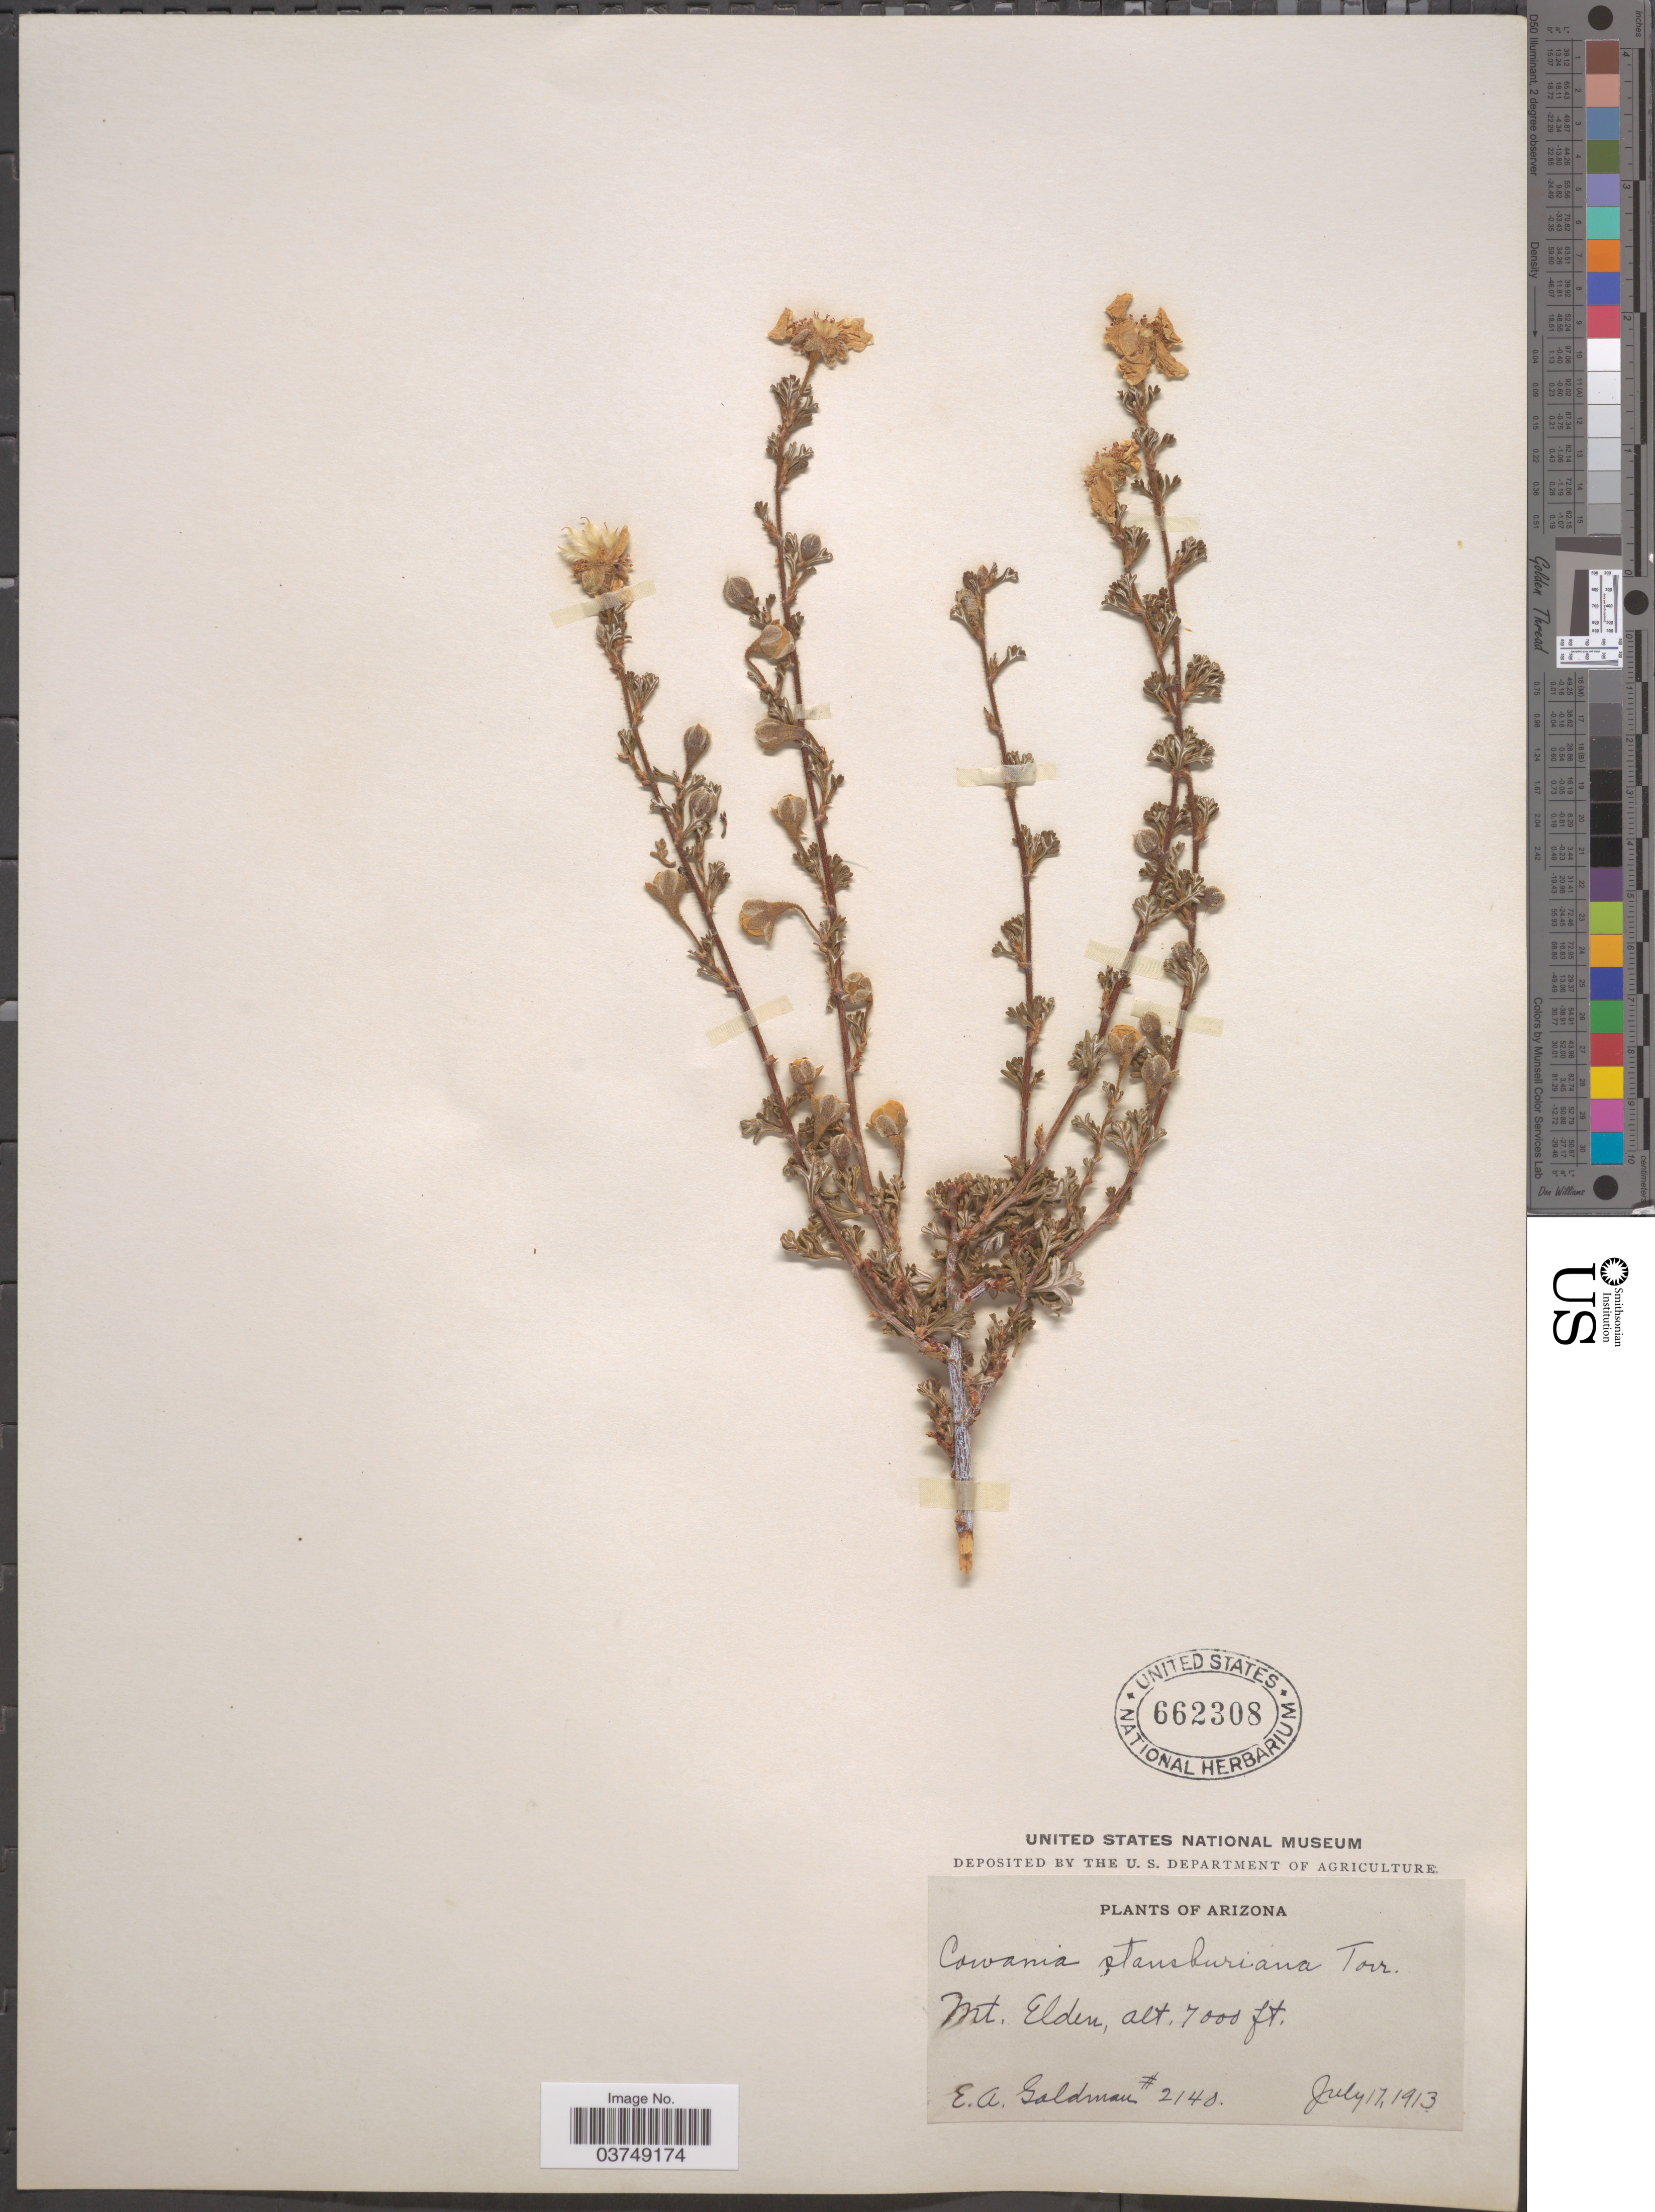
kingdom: Plantae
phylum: Tracheophyta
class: Magnoliopsida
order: Rosales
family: Rosaceae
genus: Purshia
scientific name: Purshia stansburyana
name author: (Torr.) Henrickson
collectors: E. A. Goldman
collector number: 2140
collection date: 1913-07-17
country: United States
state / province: Arizona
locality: Mt. Elden.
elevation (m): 2134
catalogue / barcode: US 662308